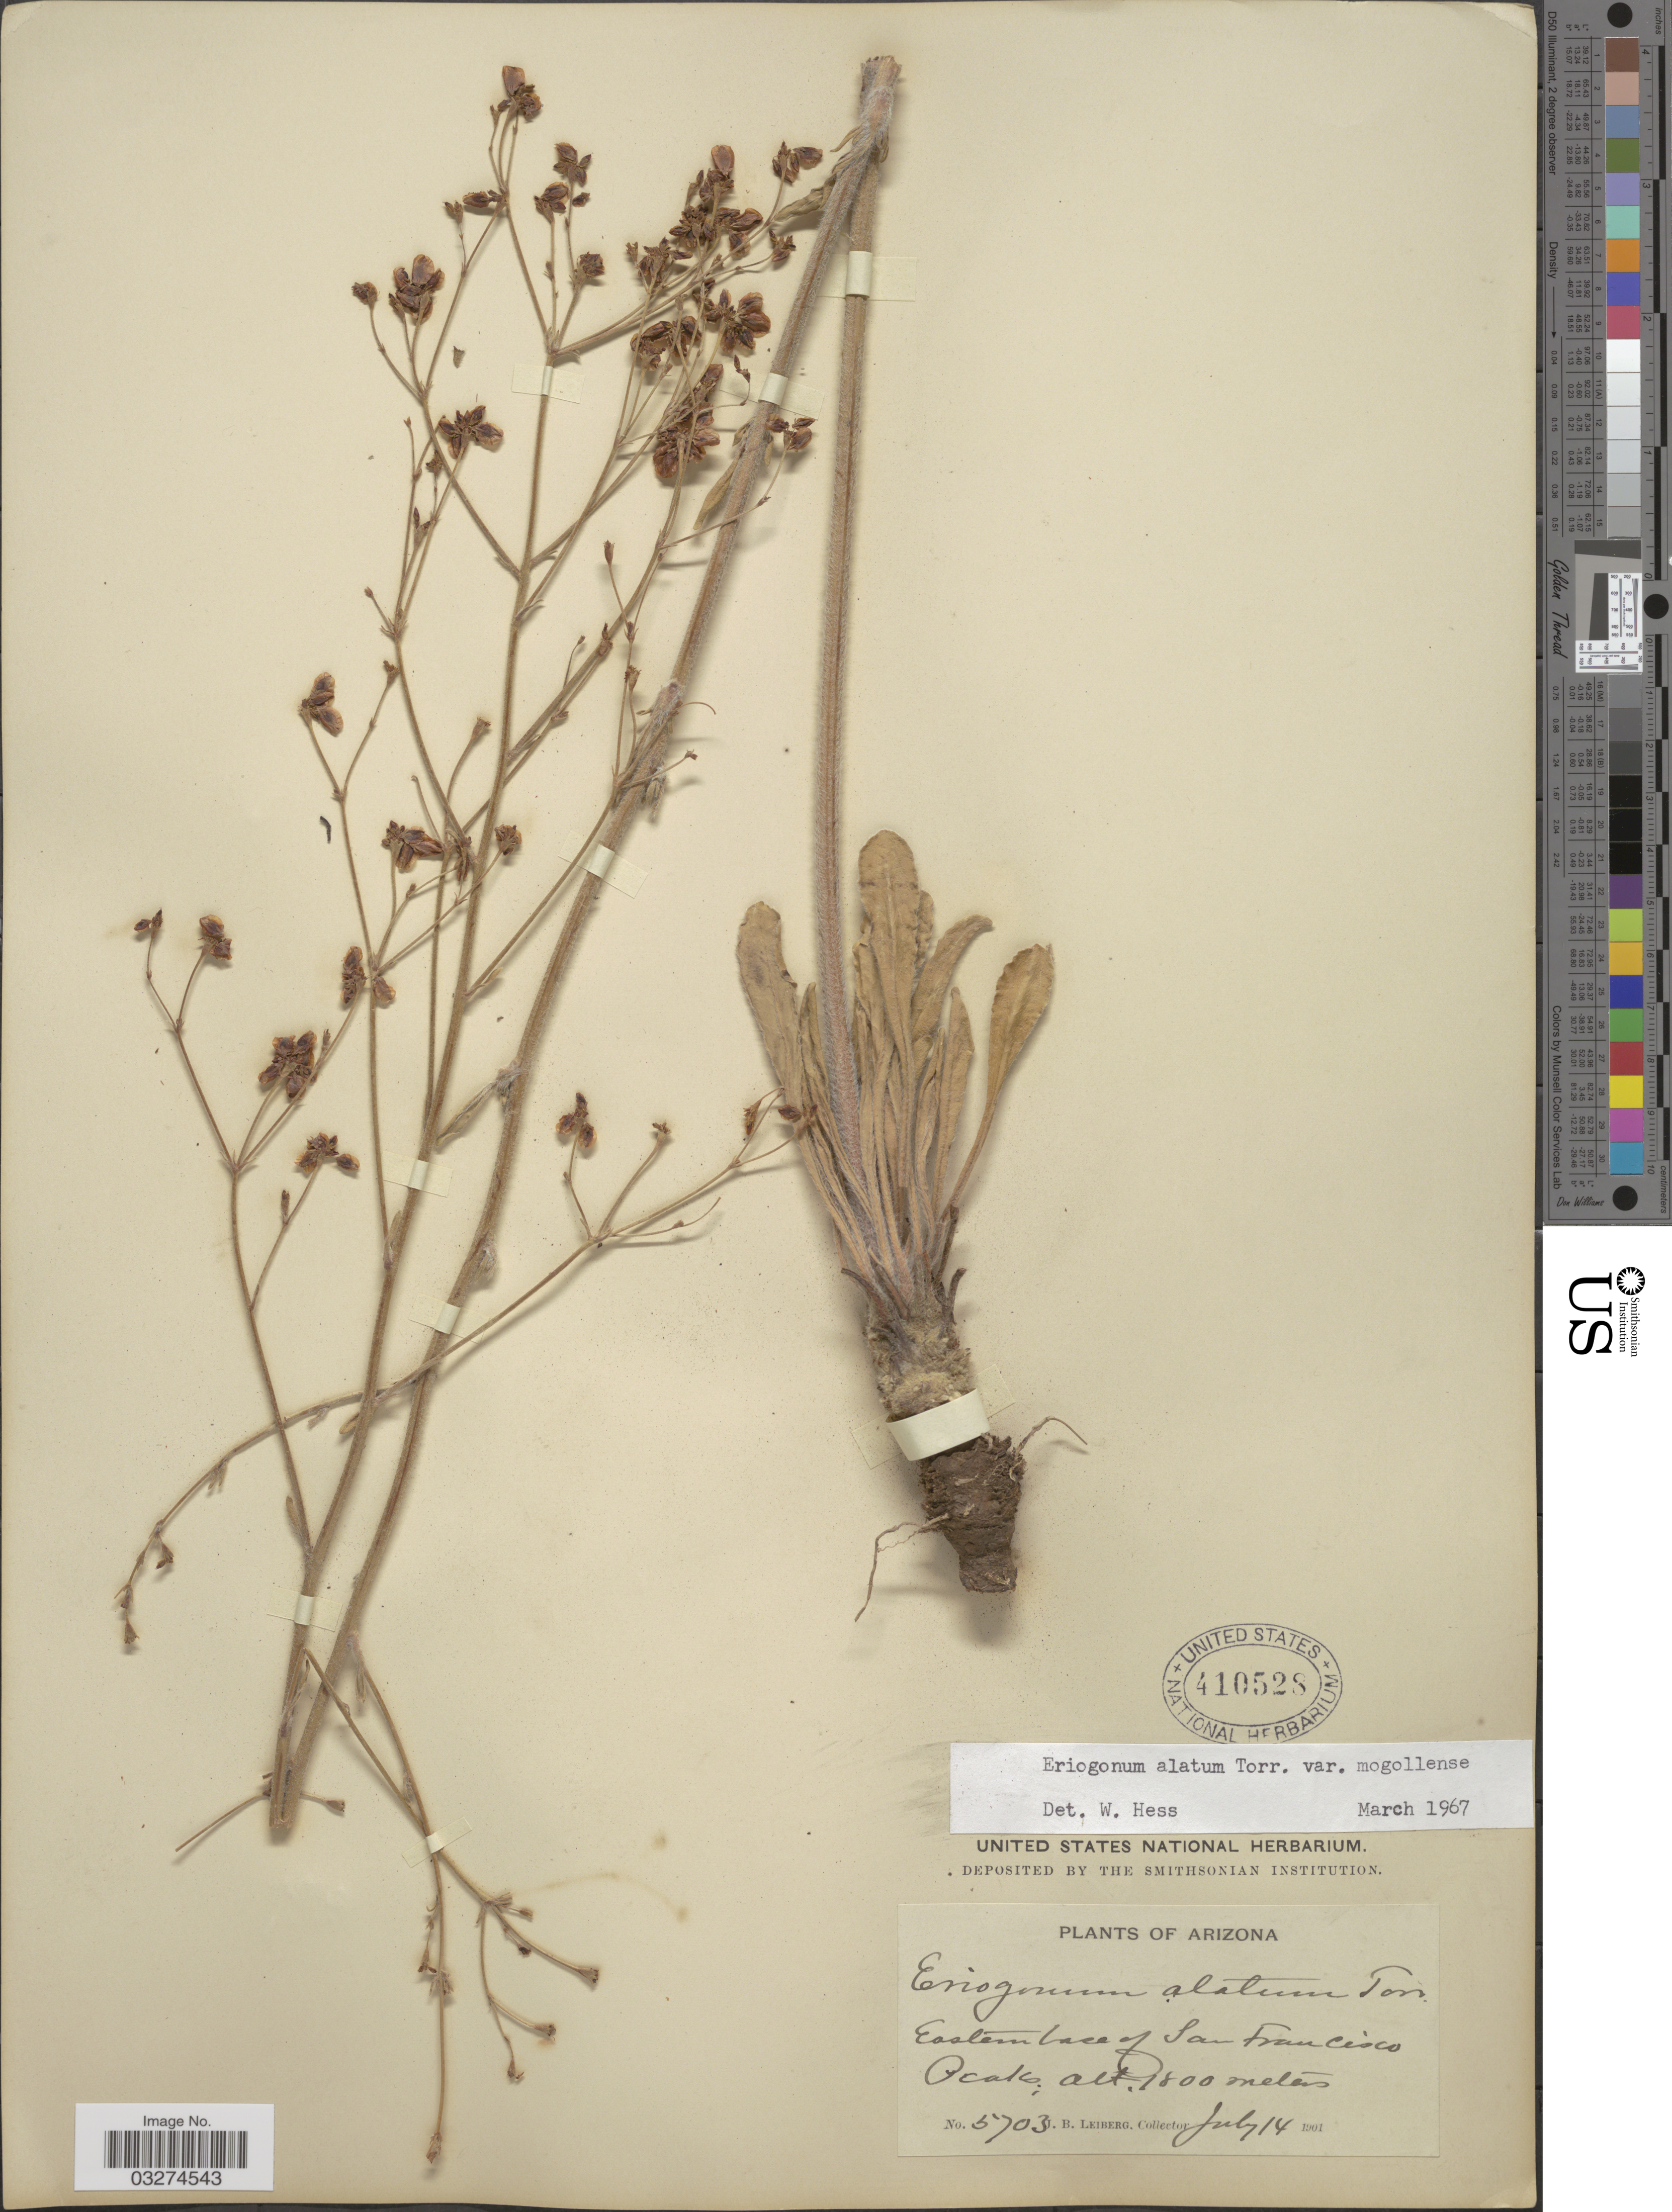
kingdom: Plantae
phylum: Tracheophyta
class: Magnoliopsida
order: Caryophyllales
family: Polygonaceae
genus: Eriogonum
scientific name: Eriogonum alatum var. mogollense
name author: S. Stokes ex M.E. Jones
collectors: J. B. Leiberg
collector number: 5703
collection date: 1901-07-14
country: United States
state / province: Arizona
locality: Eastern face of San Francisco Peaks.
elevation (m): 1800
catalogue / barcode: US 410528